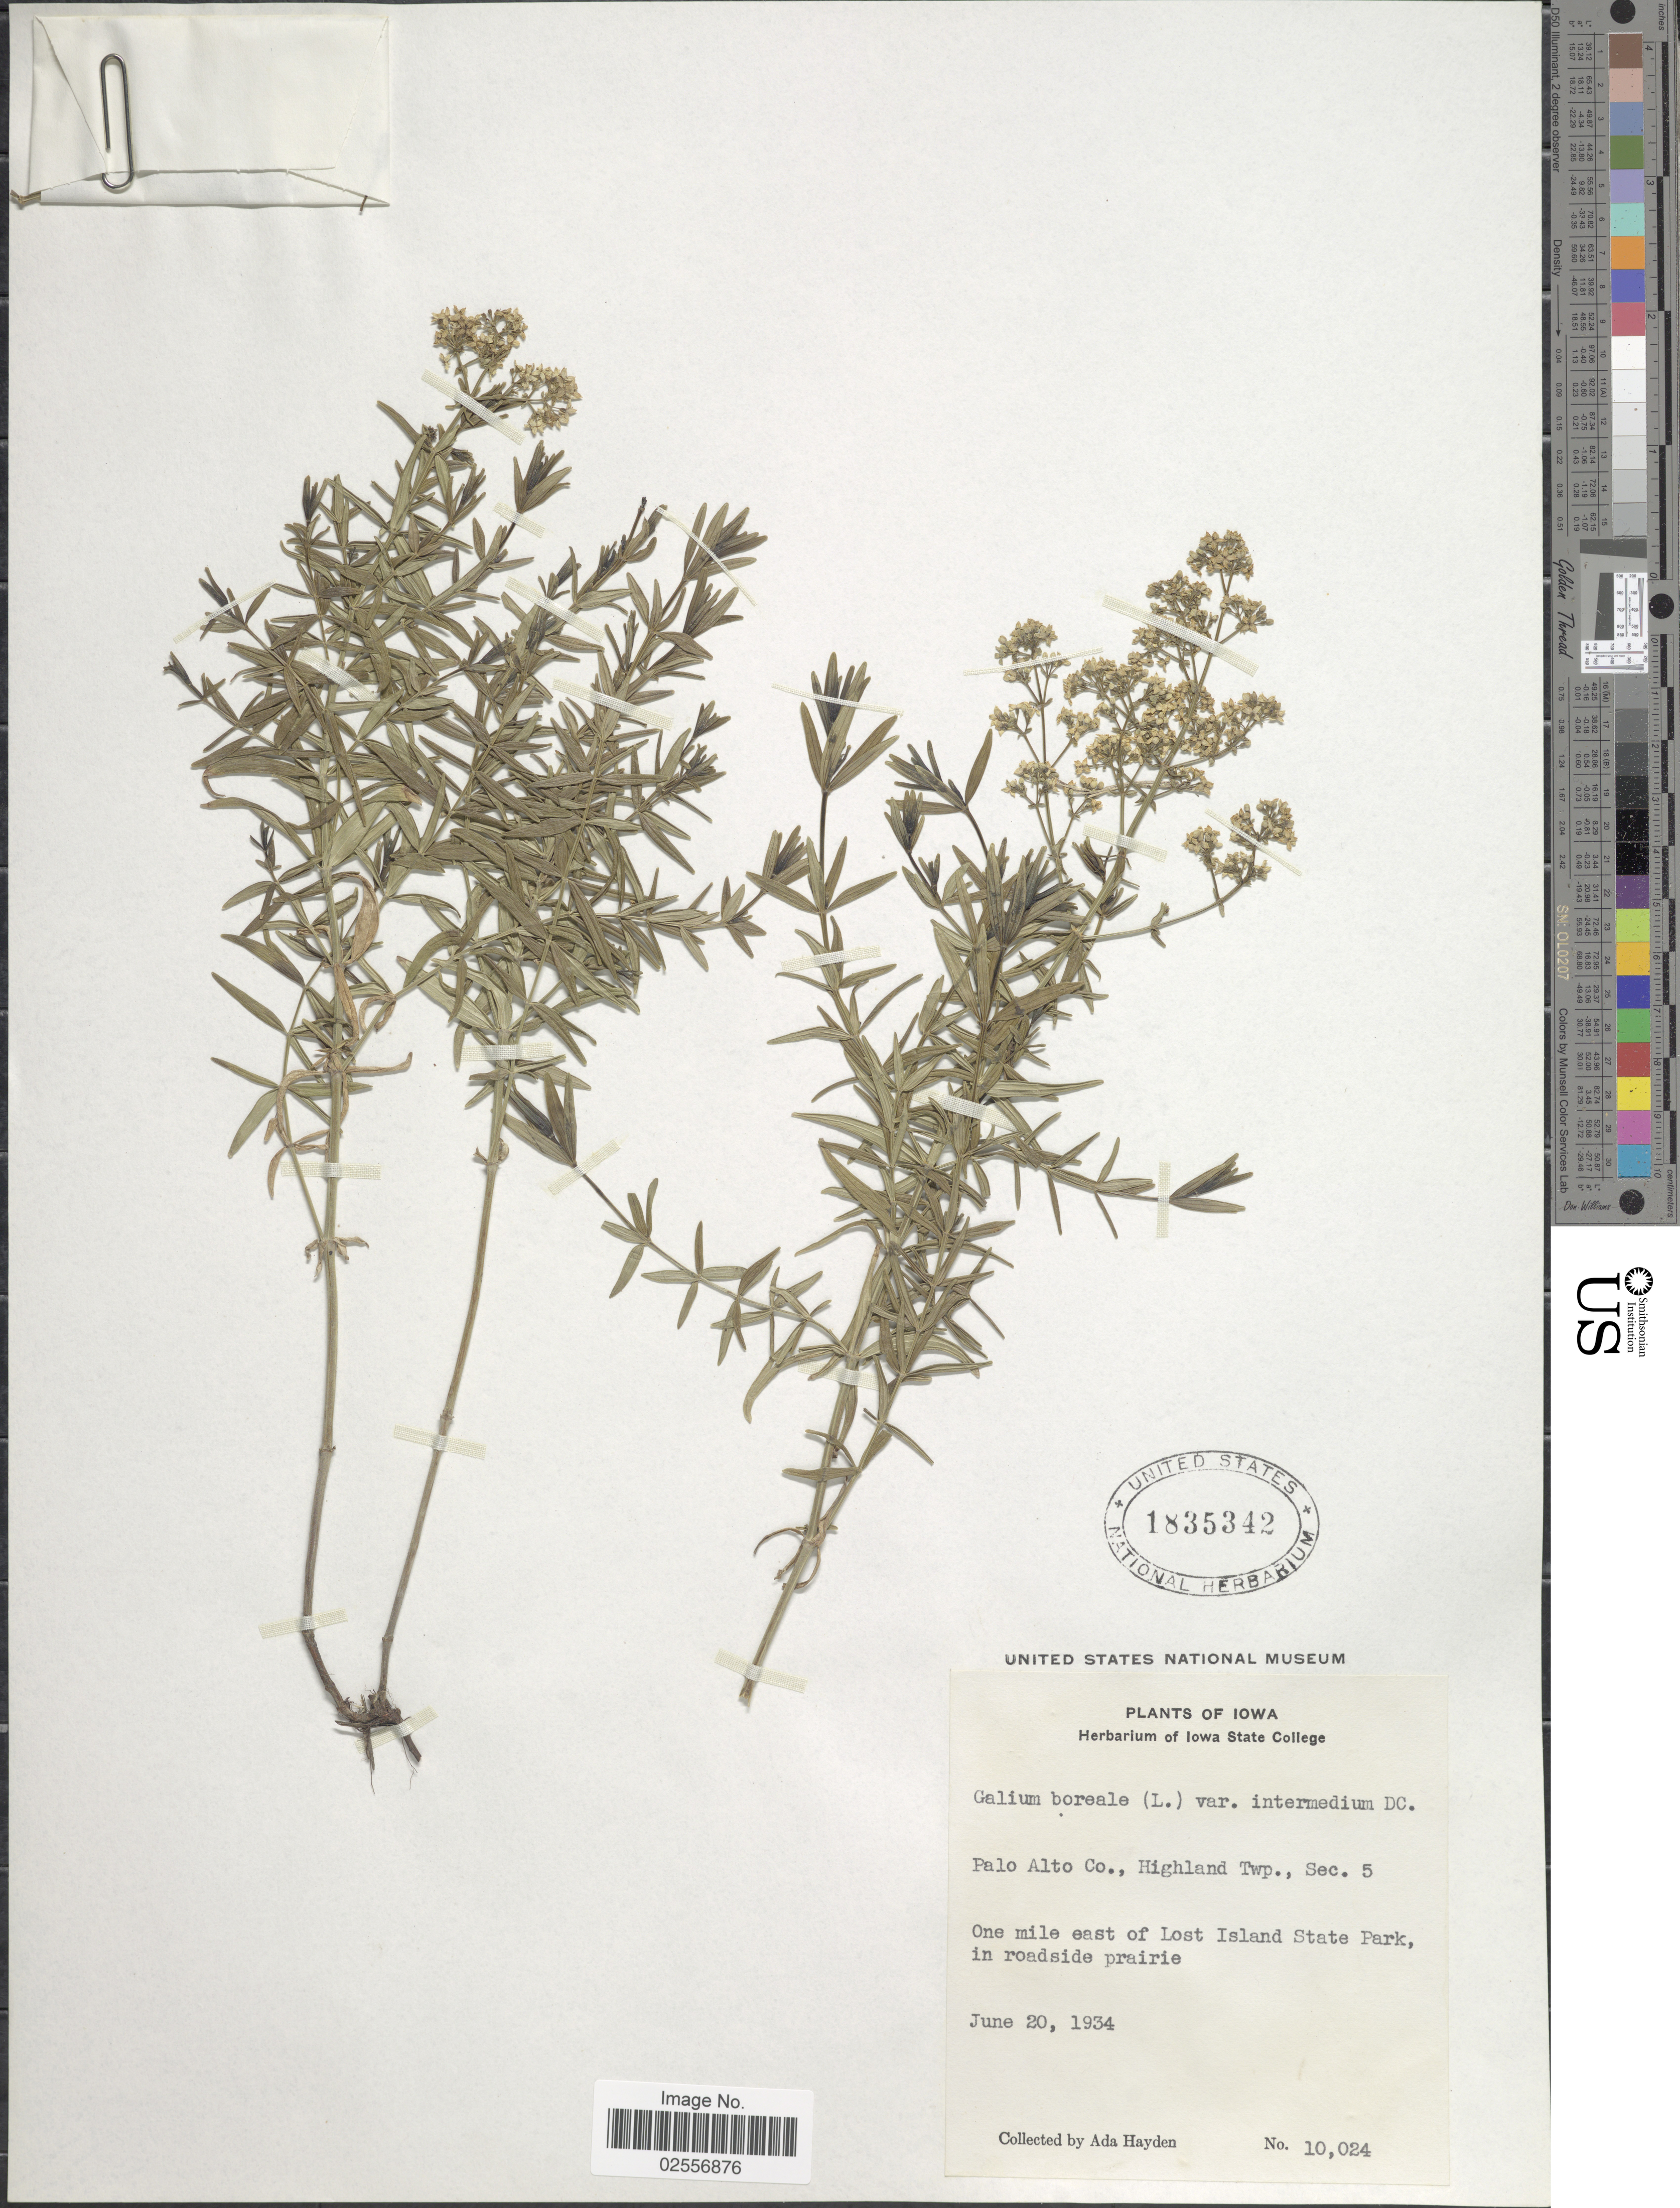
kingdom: Plantae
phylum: Tracheophyta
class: Magnoliopsida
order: Gentianales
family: Rubiaceae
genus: Galium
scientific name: Galium boreale L.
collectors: Ada Hayden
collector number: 10024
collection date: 1934-06-20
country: United States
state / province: Iowa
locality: Palo Alto Co, Highland Twp, Sec 5, on emile east of Lost Island State Park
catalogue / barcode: US 1835342